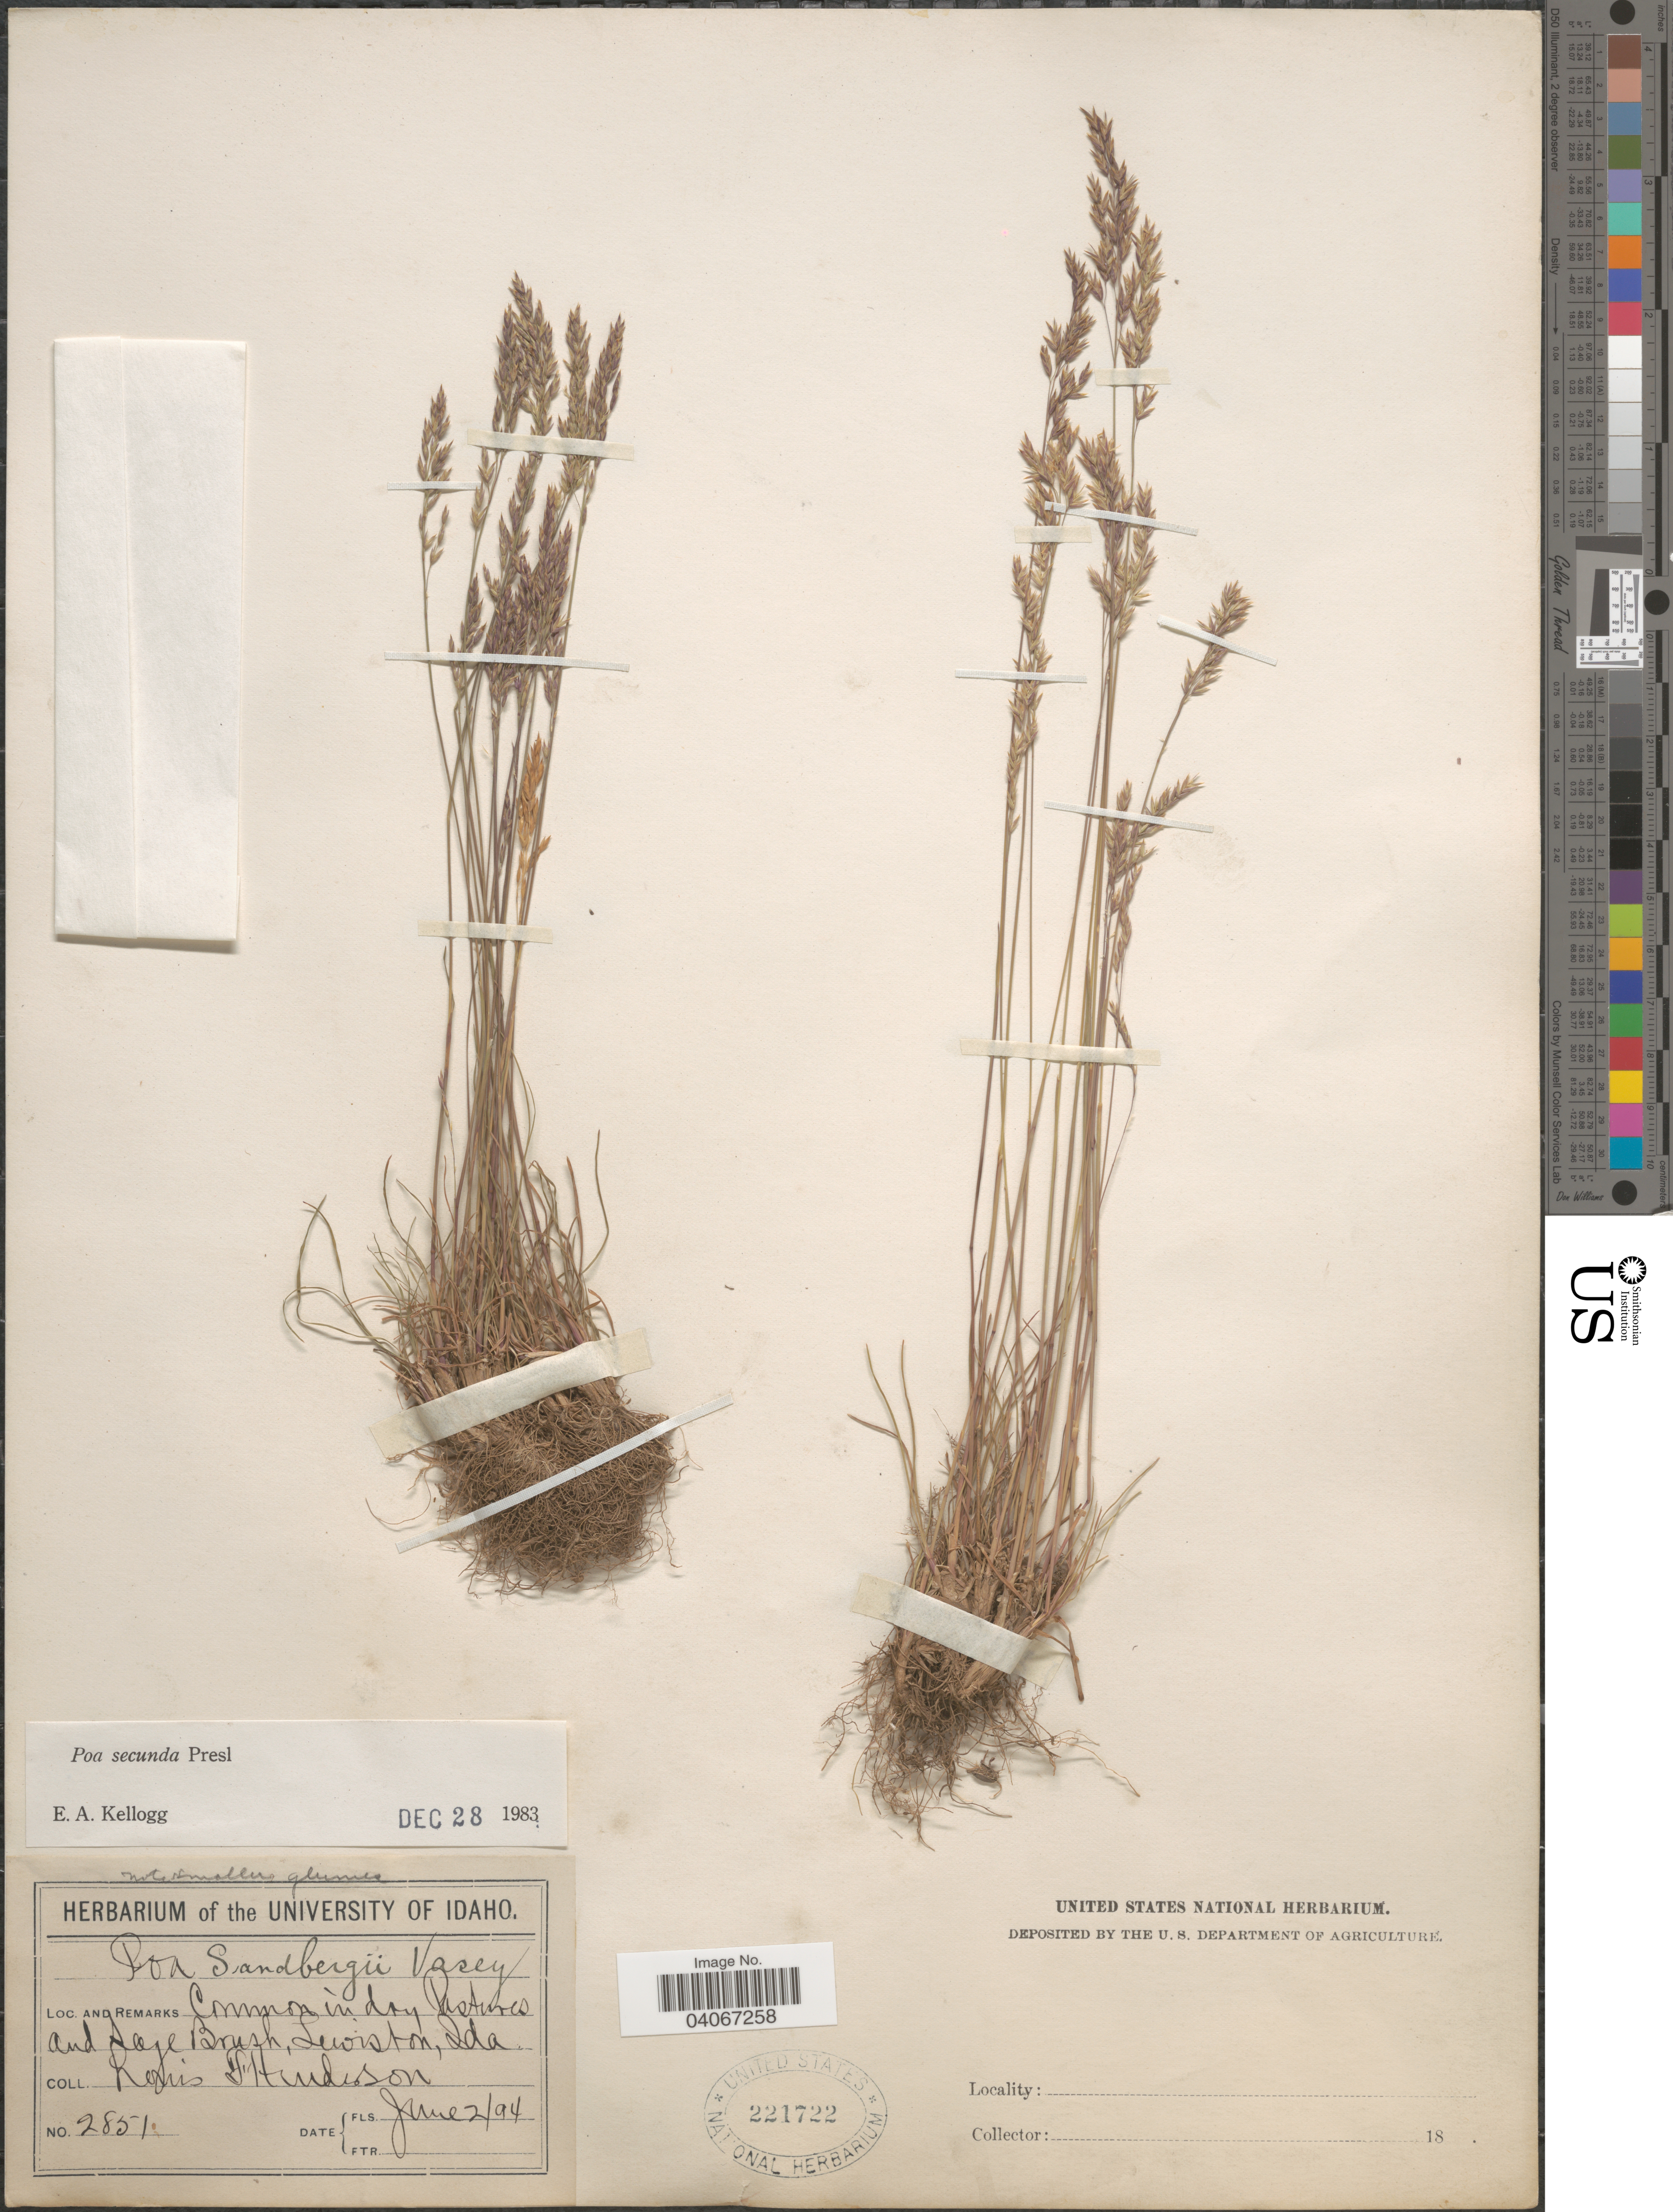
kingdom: Plantae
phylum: Tracheophyta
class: Liliopsida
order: Poales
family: Poaceae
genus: Poa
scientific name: Poa secunda subsp. secunda var. secunda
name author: J. Presl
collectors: L. Henderson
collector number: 2851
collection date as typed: Transcribed d/m/y: 2/6/94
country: United States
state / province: Idaho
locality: Common in dry Pastures and Sage Brush, Lewiston.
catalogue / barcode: US 221722